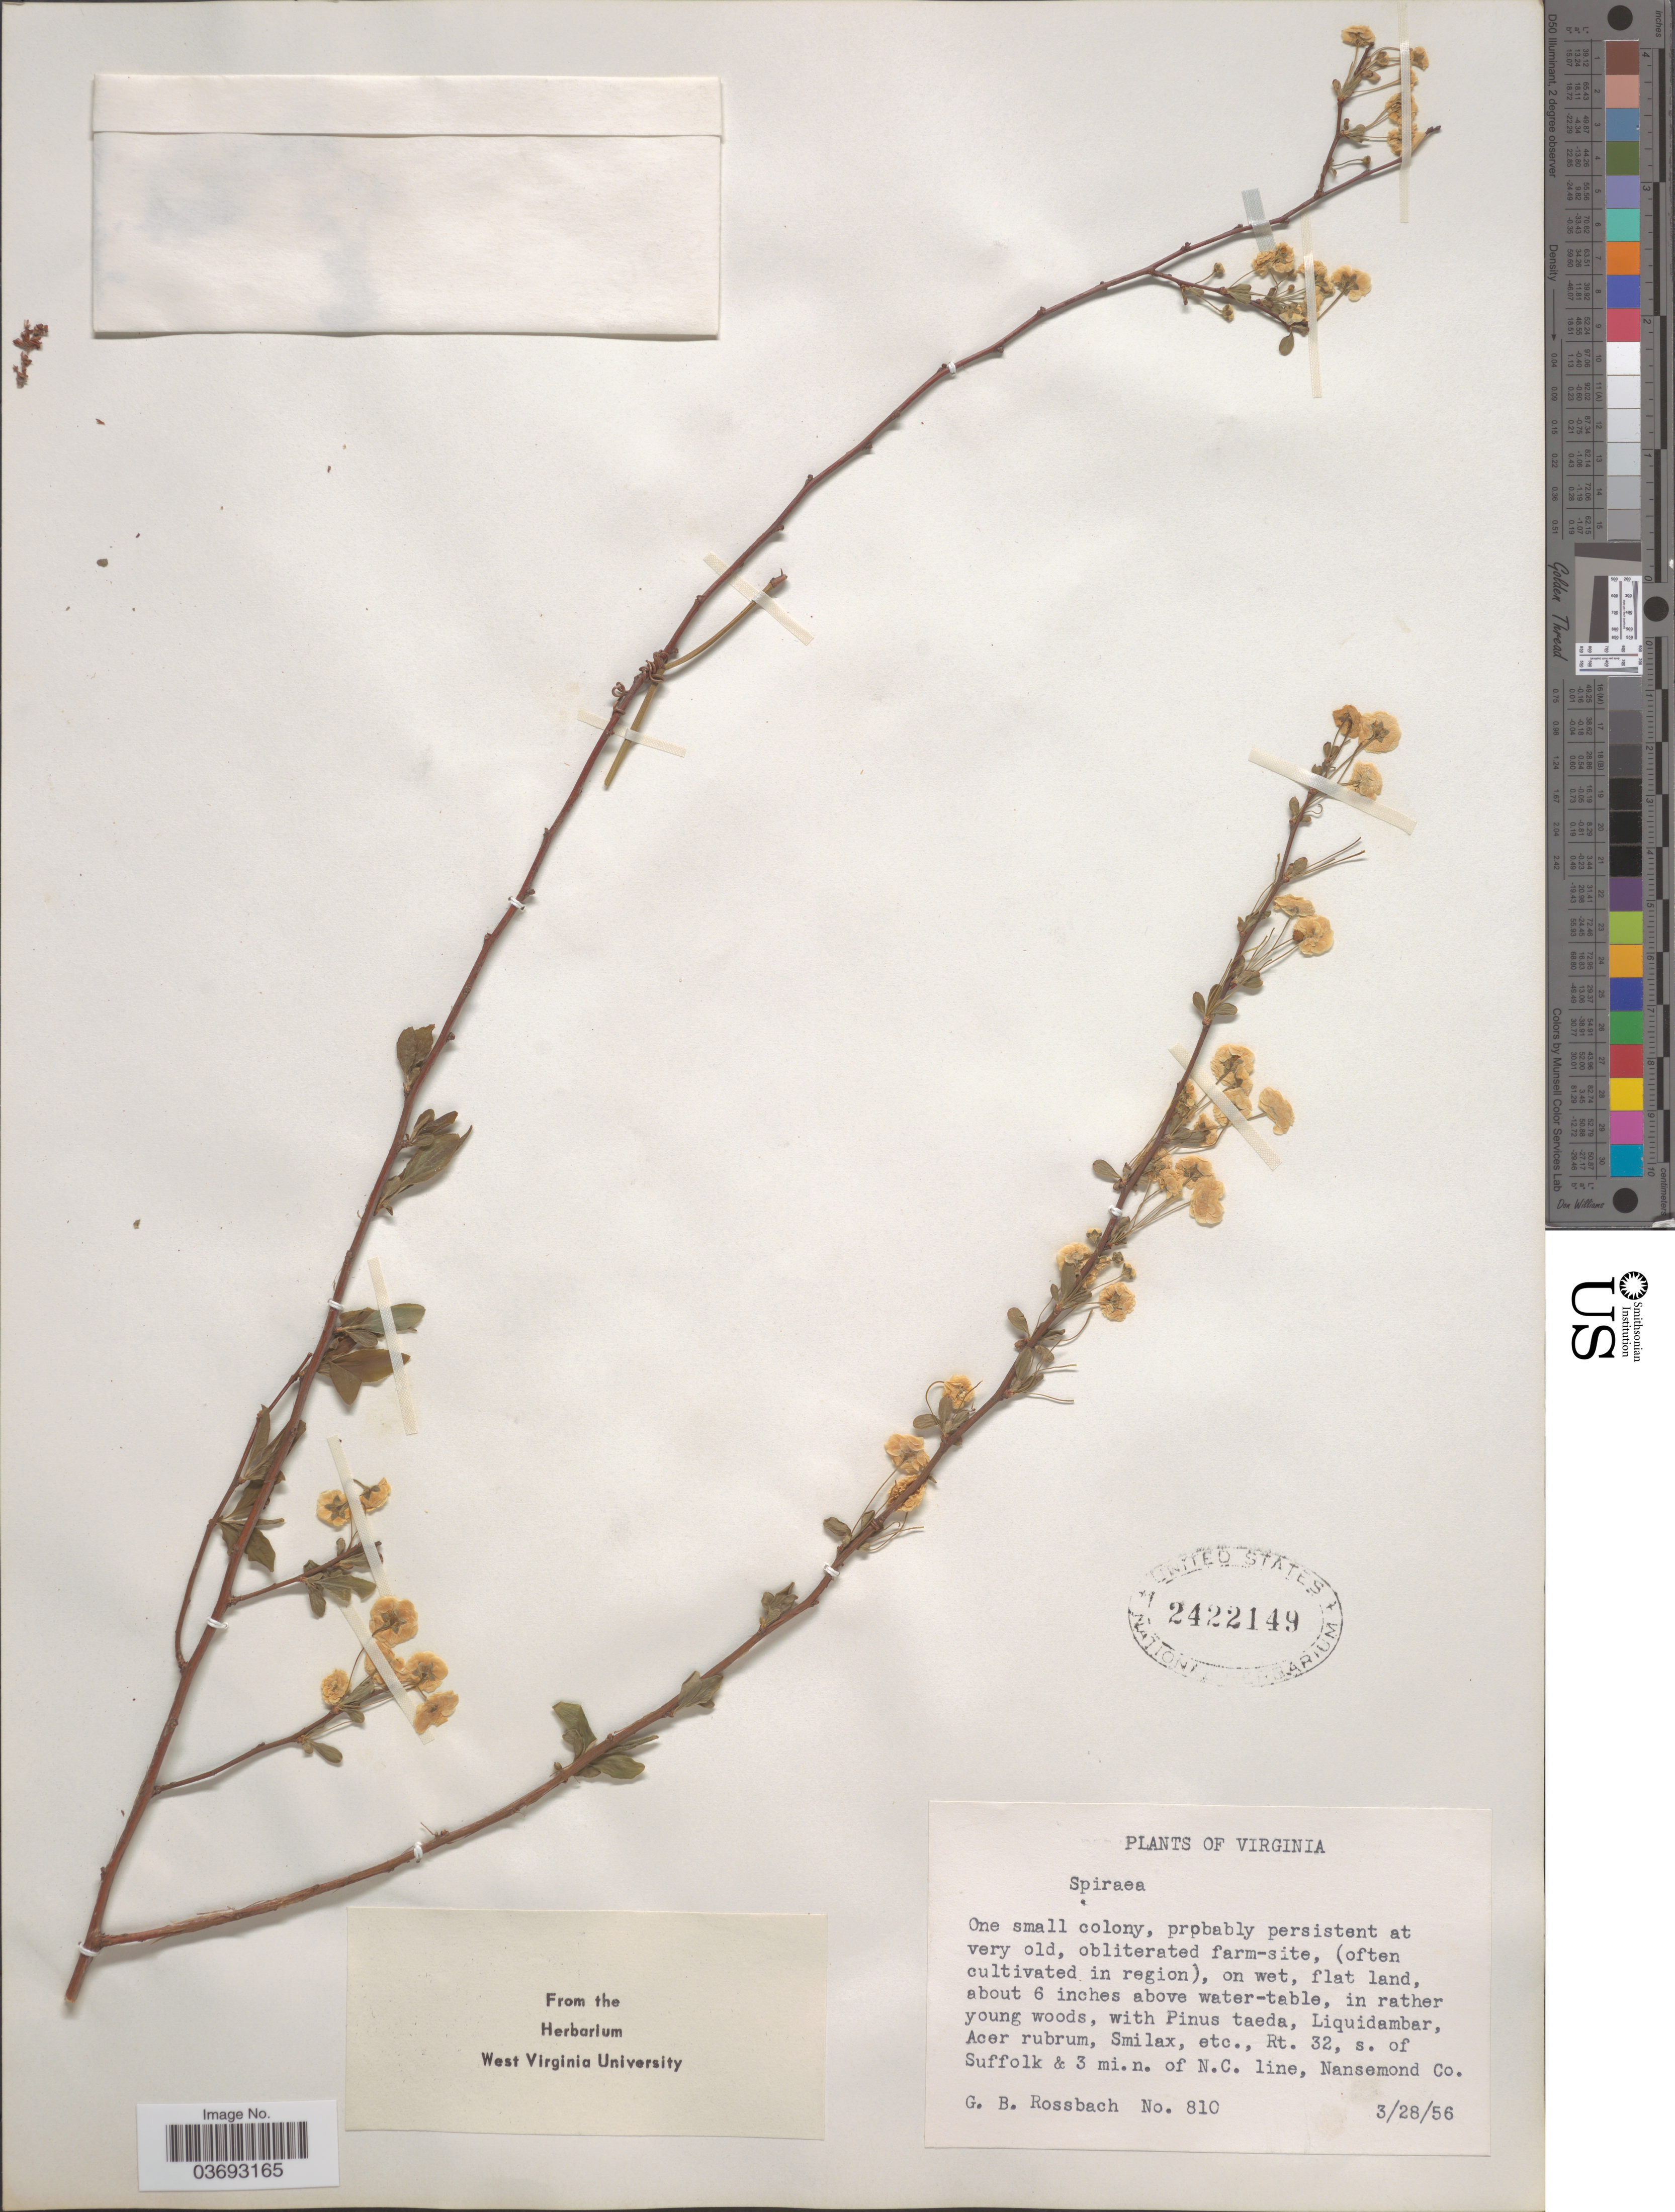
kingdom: Plantae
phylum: Tracheophyta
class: Magnoliopsida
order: Rosales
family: Rosaceae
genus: Spiraea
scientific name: Spiraea sp.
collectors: G. Rossbach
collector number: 810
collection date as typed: Transcribed d/m/y: 28/3/56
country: United States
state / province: Virginia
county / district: Southampton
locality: Rt. 32, s. of Suffolk & 3 mi.n. of N.C. line, Nansemond Co.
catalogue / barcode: US 2422149